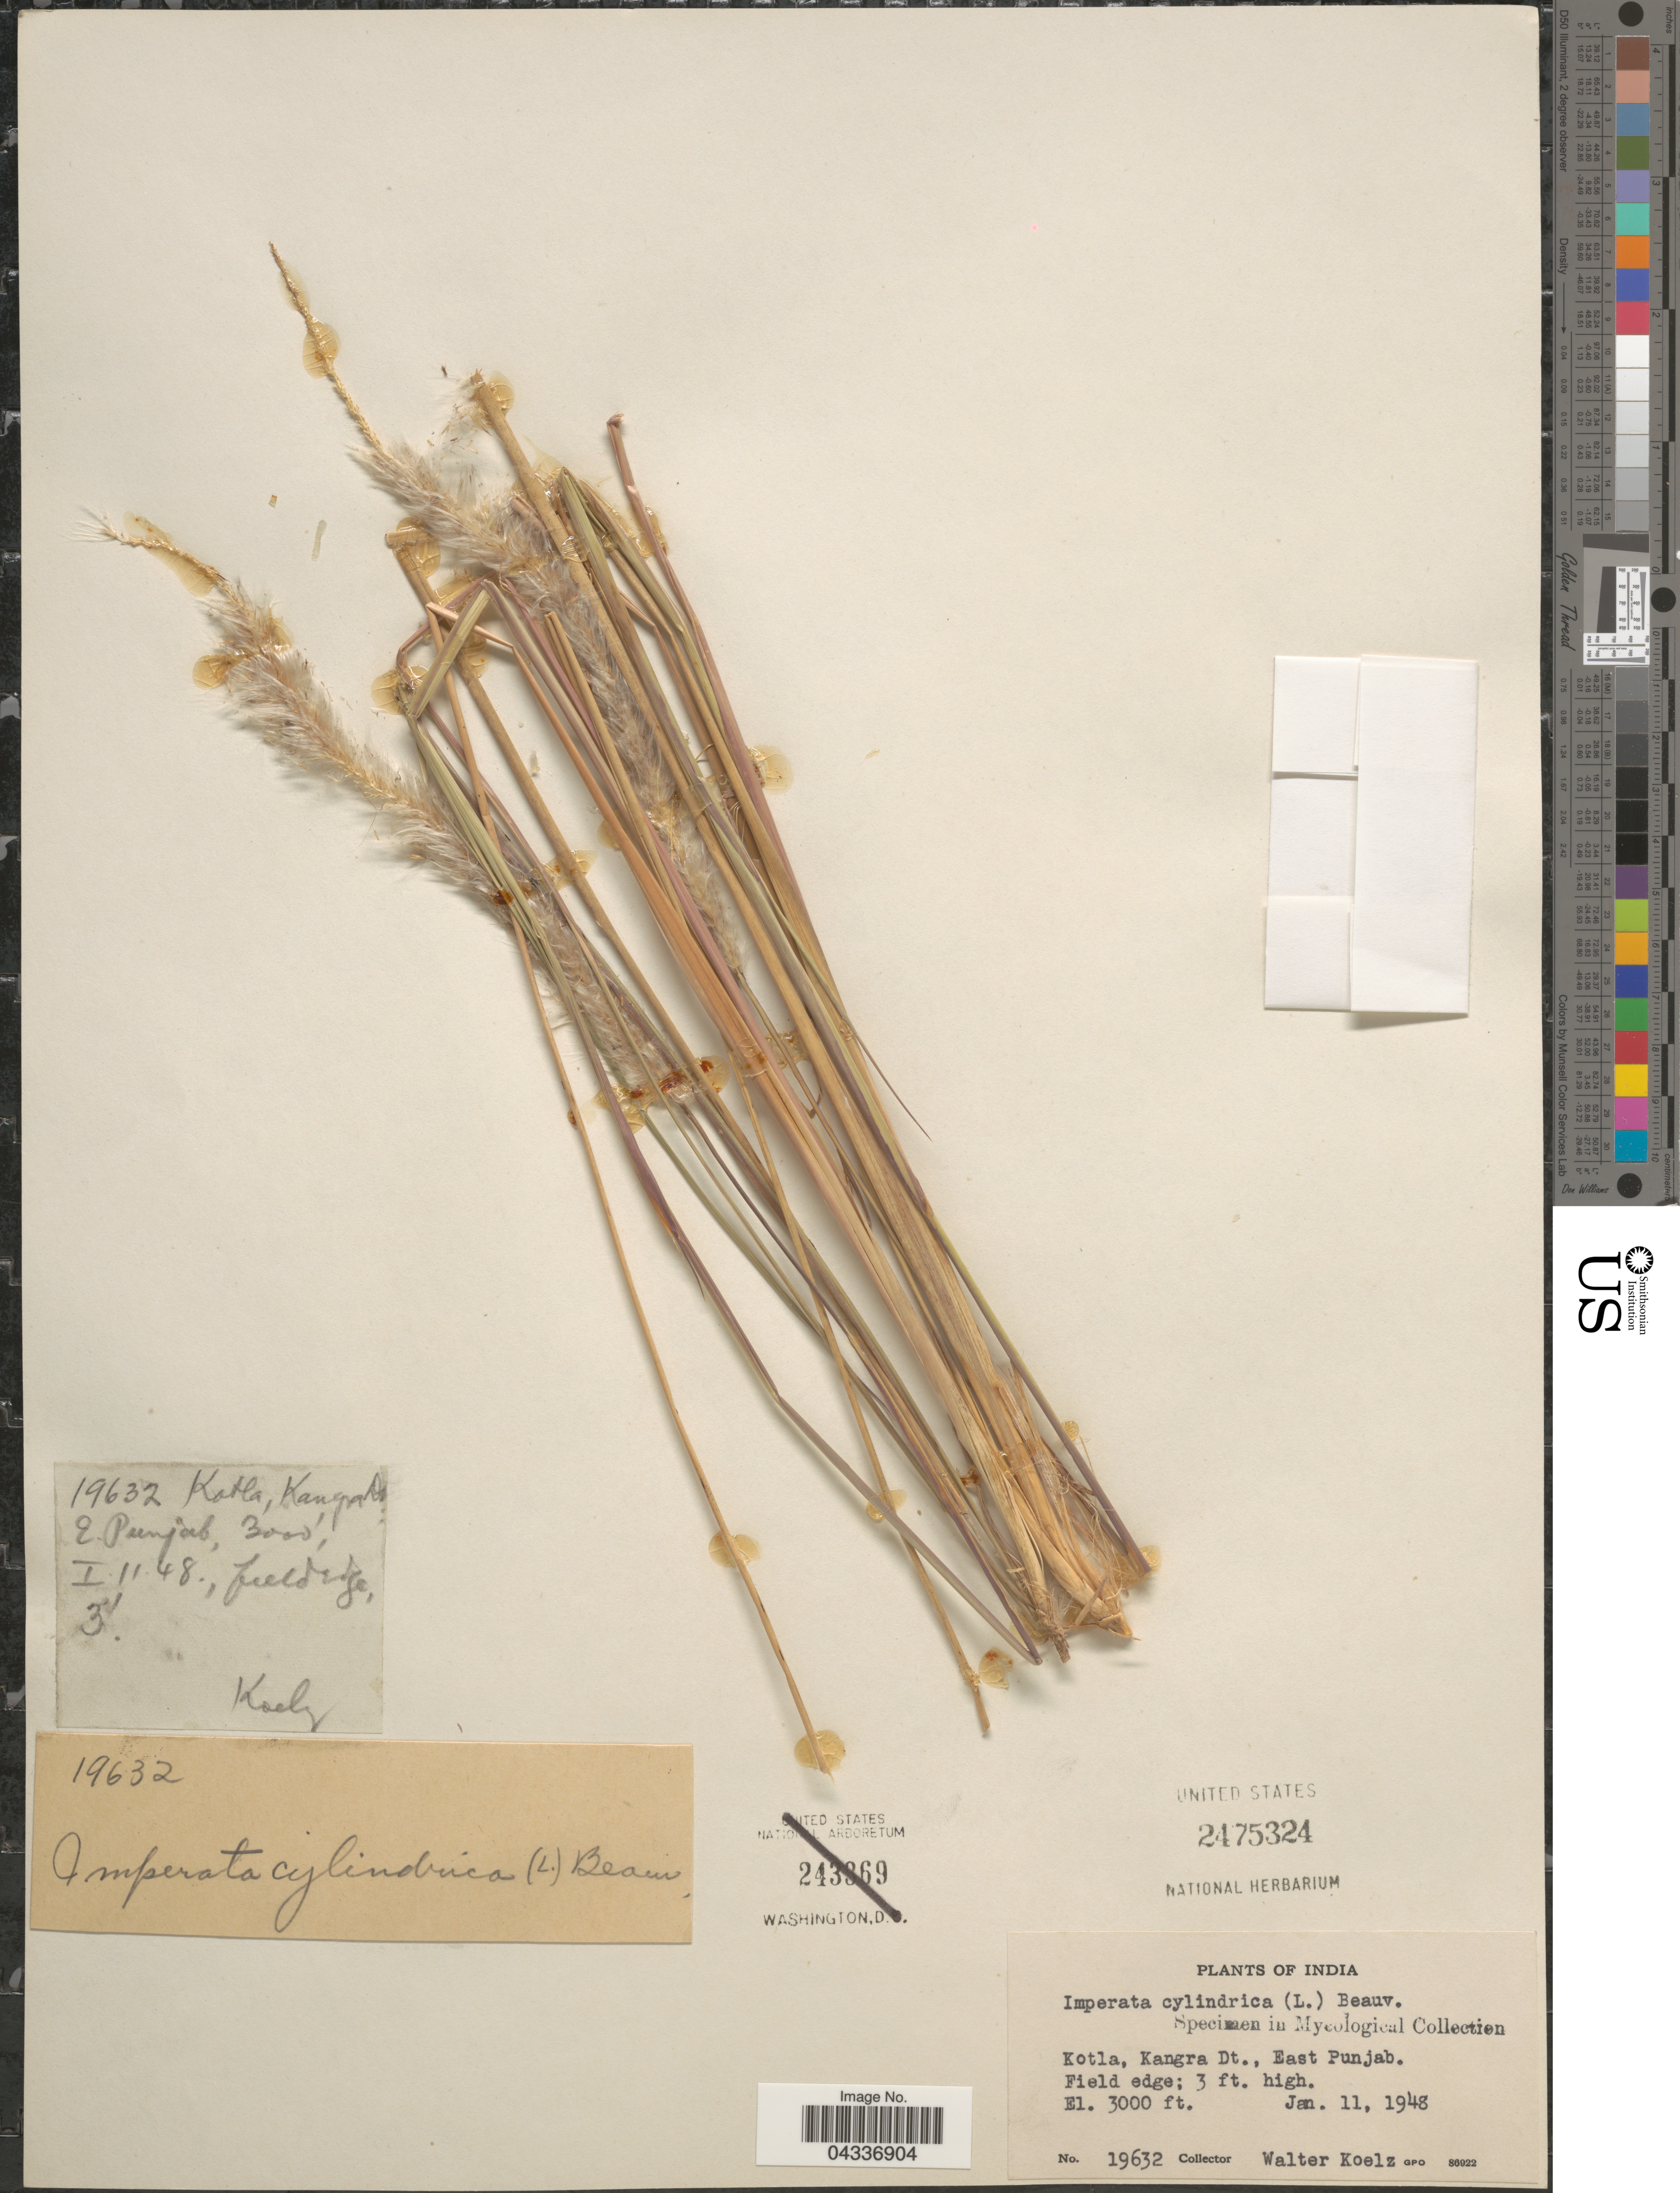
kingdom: Plantae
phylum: Tracheophyta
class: Liliopsida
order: Poales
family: Poaceae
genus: Imperata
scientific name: Imperata cylindrica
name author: (L.) P. Beauv.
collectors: W. N. Koelz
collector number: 19632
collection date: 1948-01-11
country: India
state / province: Punjab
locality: Kotla, Kangra Dt., East Punjab.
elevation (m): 914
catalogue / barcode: US 2475324